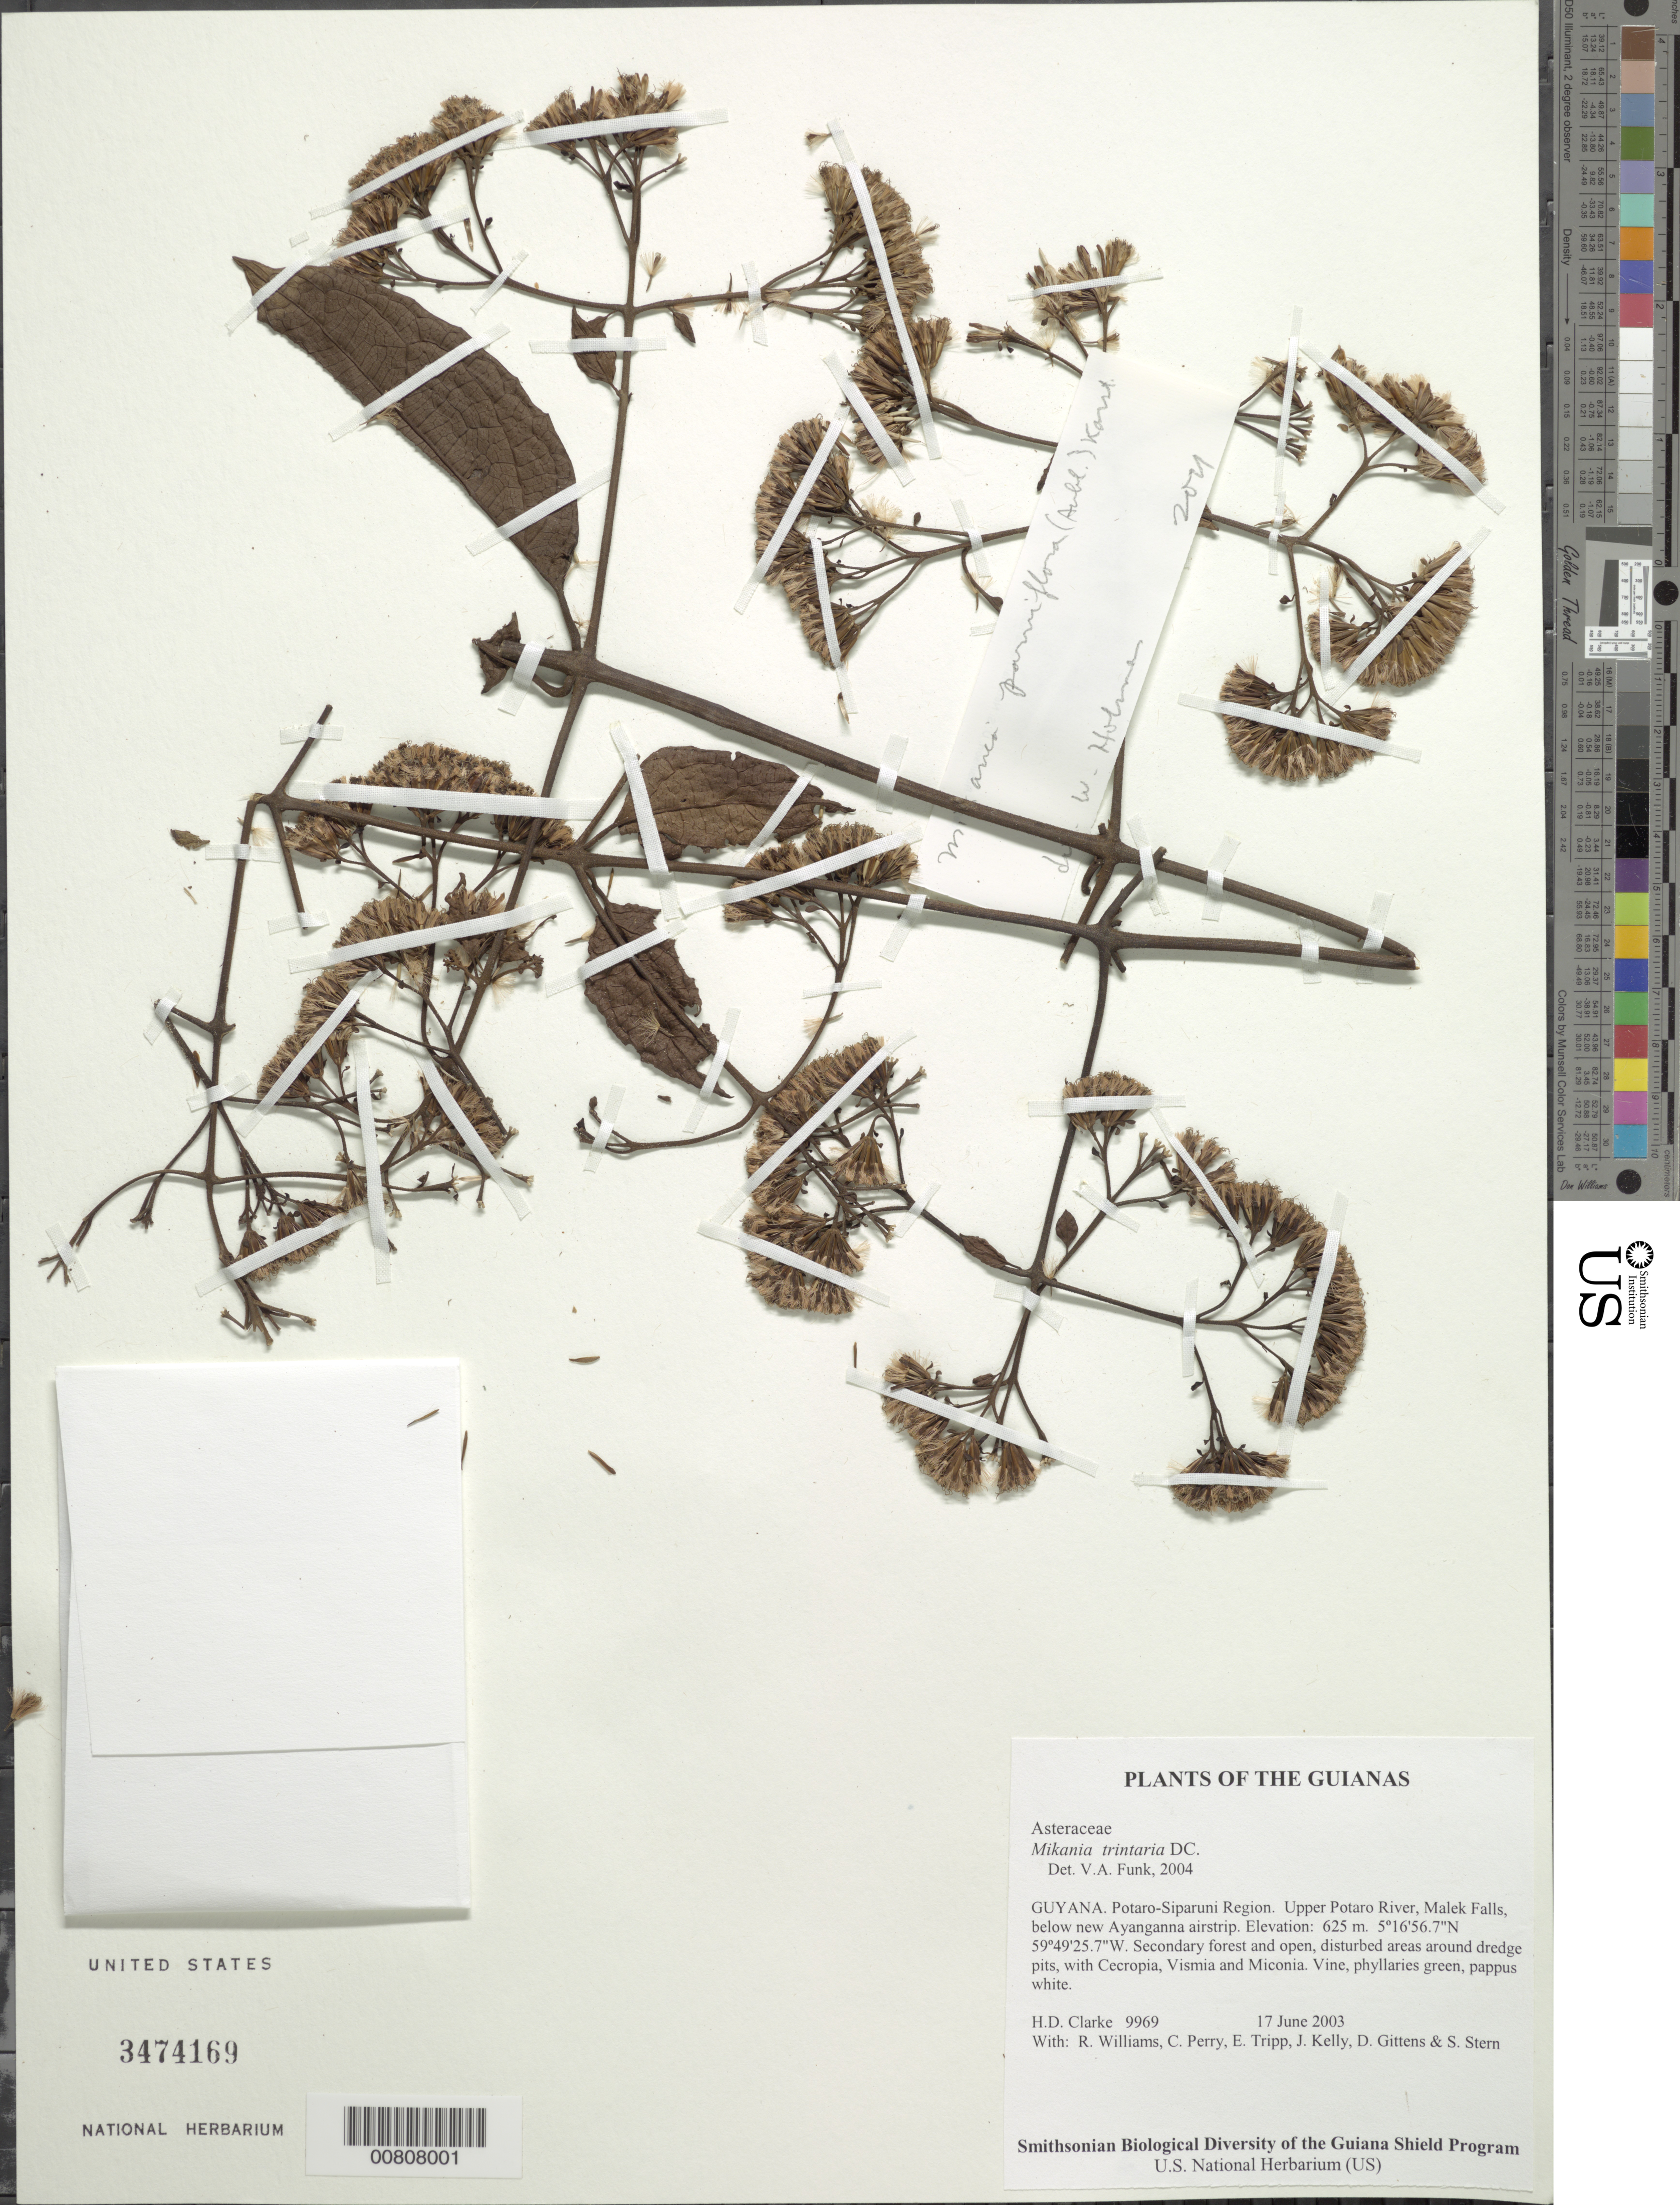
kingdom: Plantae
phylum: Tracheophyta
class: Magnoliopsida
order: Asterales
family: Asteraceae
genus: Mikania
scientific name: Mikania trinitaria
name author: DC.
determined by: Funk, Vicki A., (BOT), Smithsonian Institution - National Museum of Natural History (UNITED STATES)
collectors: H. D. Clarke, R. Williams, C. Perry, E. Tripp, J. Kelly, D. Gittens & S. R. Stern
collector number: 9969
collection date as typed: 17 June 2003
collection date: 2003-06-17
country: Guyana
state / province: Potaro-Siparuni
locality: Upper Potaro River, Malek Falls, below new Ayanganna airstrip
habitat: Secondary forest and open, disturbed areas around dredge pits, with Cecropia, Vismia and Miconia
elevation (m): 625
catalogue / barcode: US 3474169